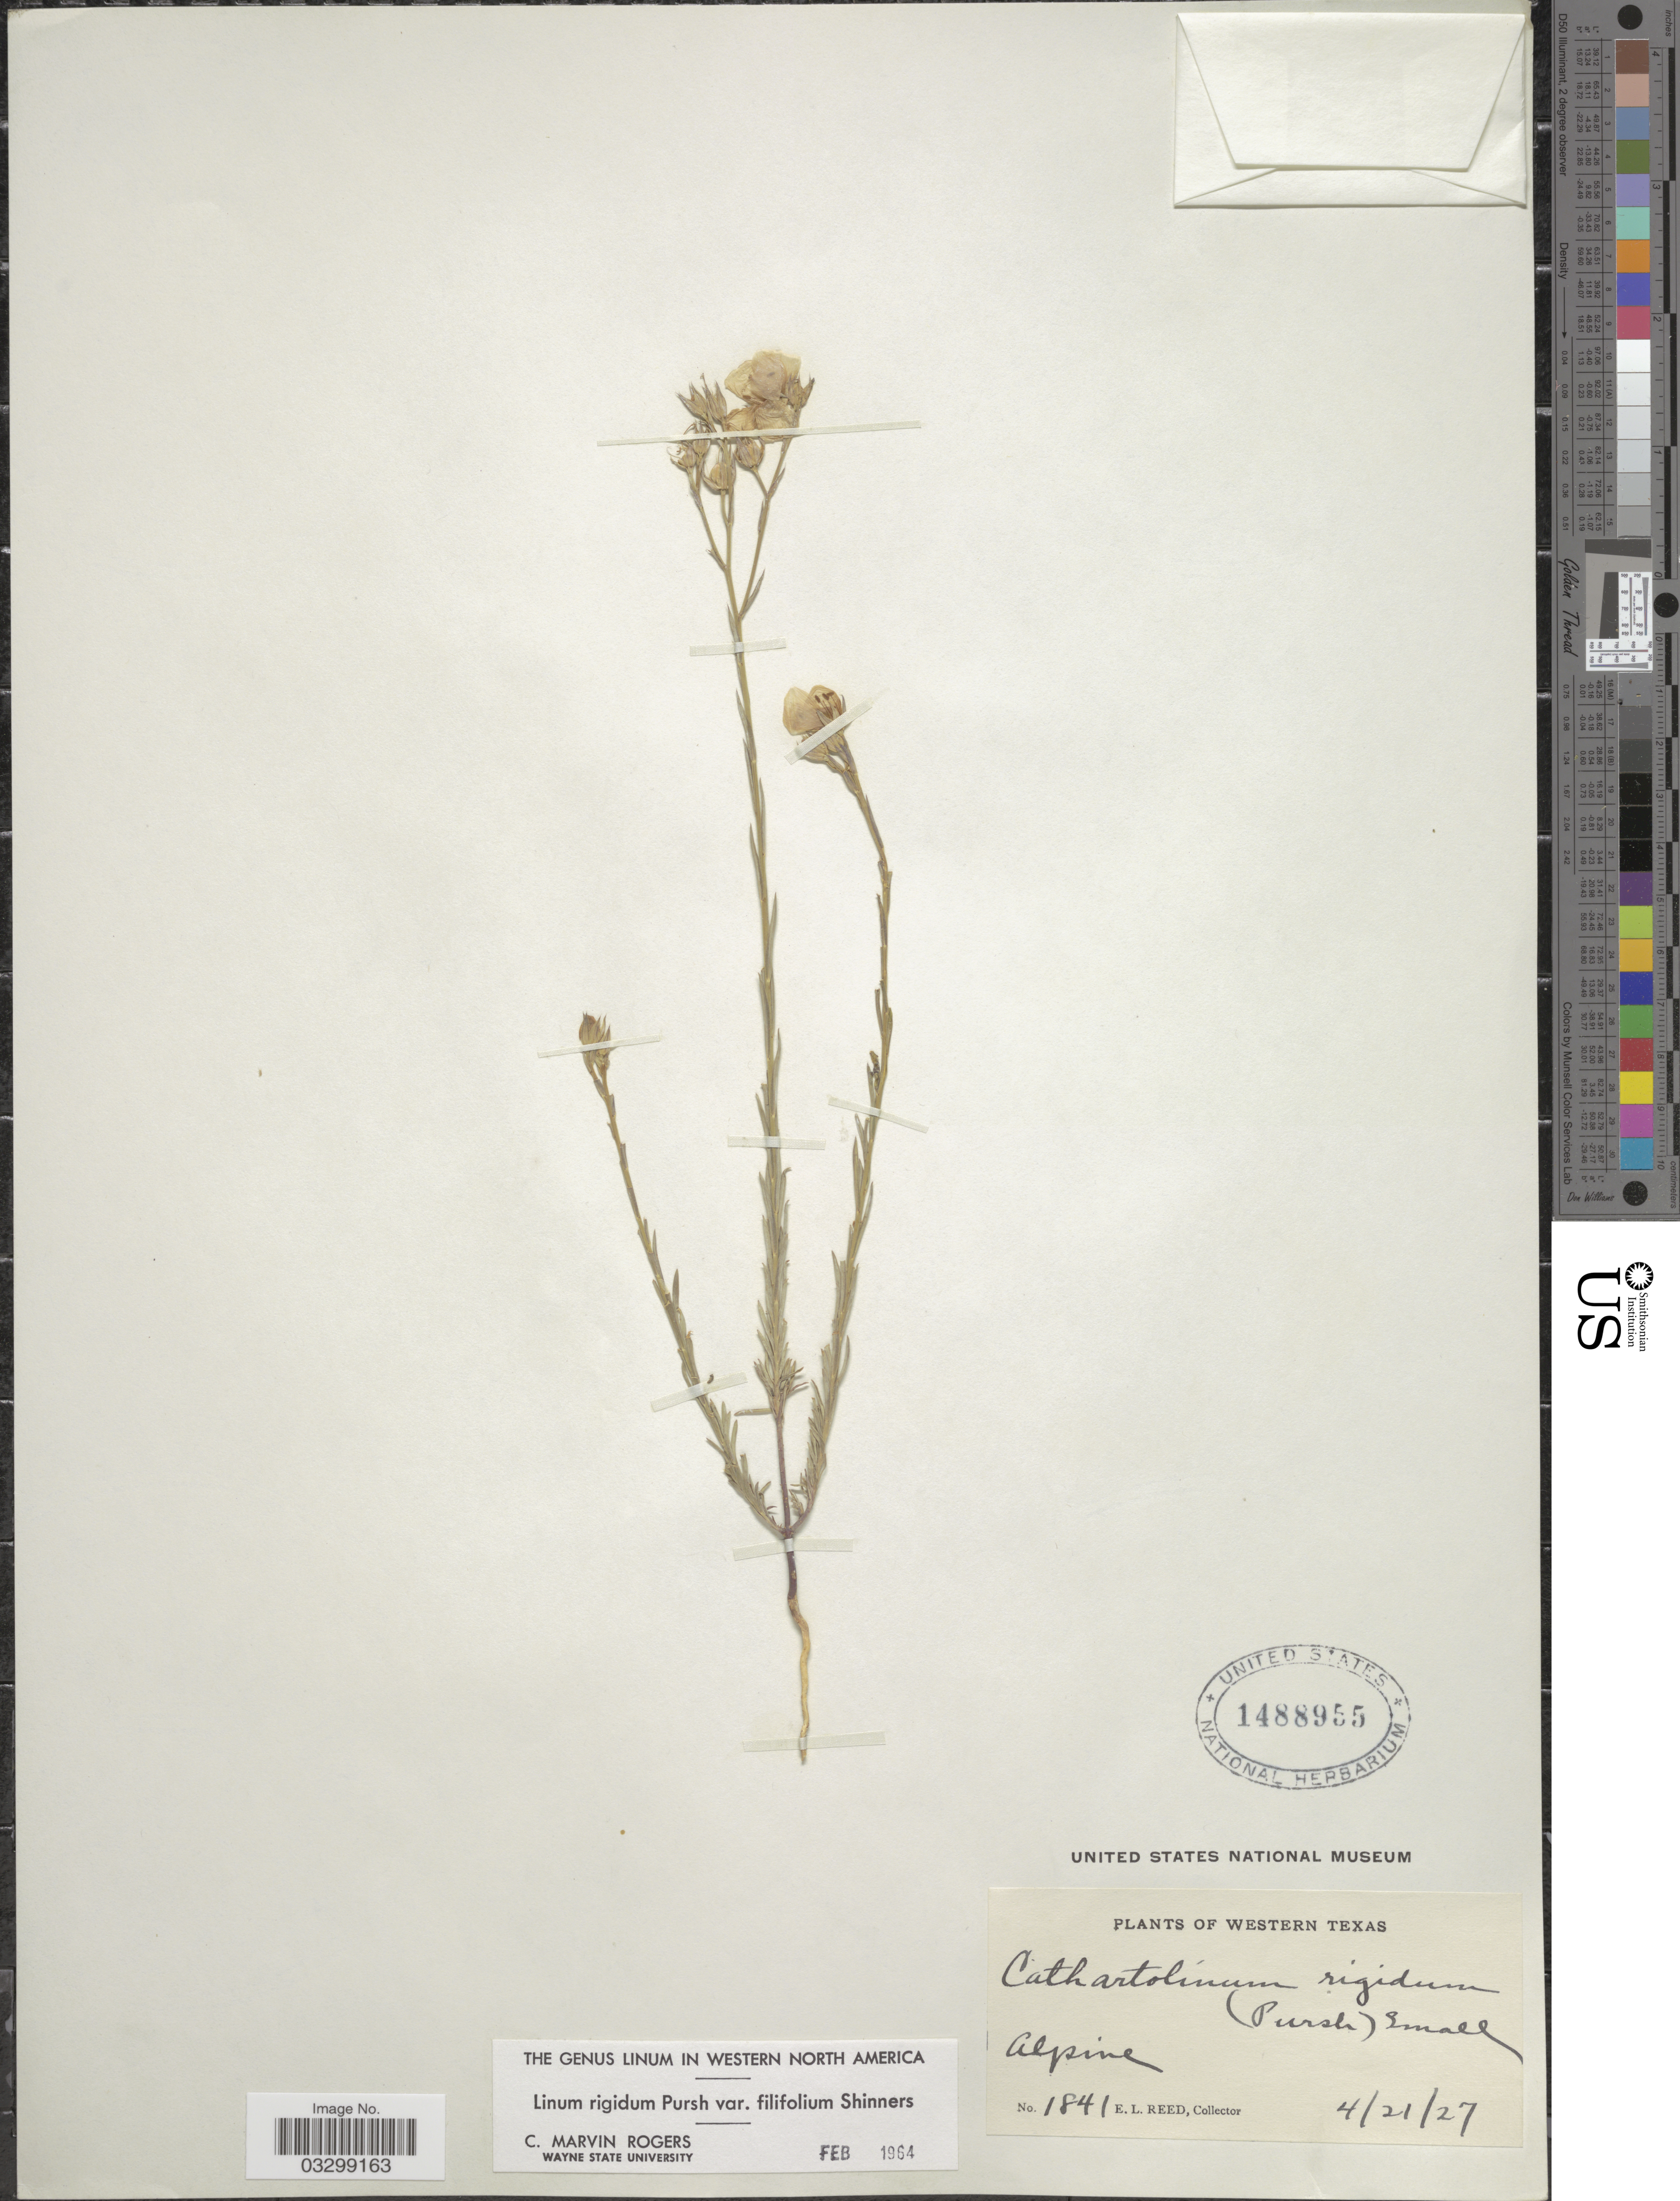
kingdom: Plantae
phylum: Tracheophyta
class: Magnoliopsida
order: Malpighiales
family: Linaceae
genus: Linum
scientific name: Linum rigidum var. filifolium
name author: Pursh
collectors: E. Reed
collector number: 1841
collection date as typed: Transcribed d/m/y: 21/4/27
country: United States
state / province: Texas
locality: Western Texas. Alpine.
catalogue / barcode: US 1488955